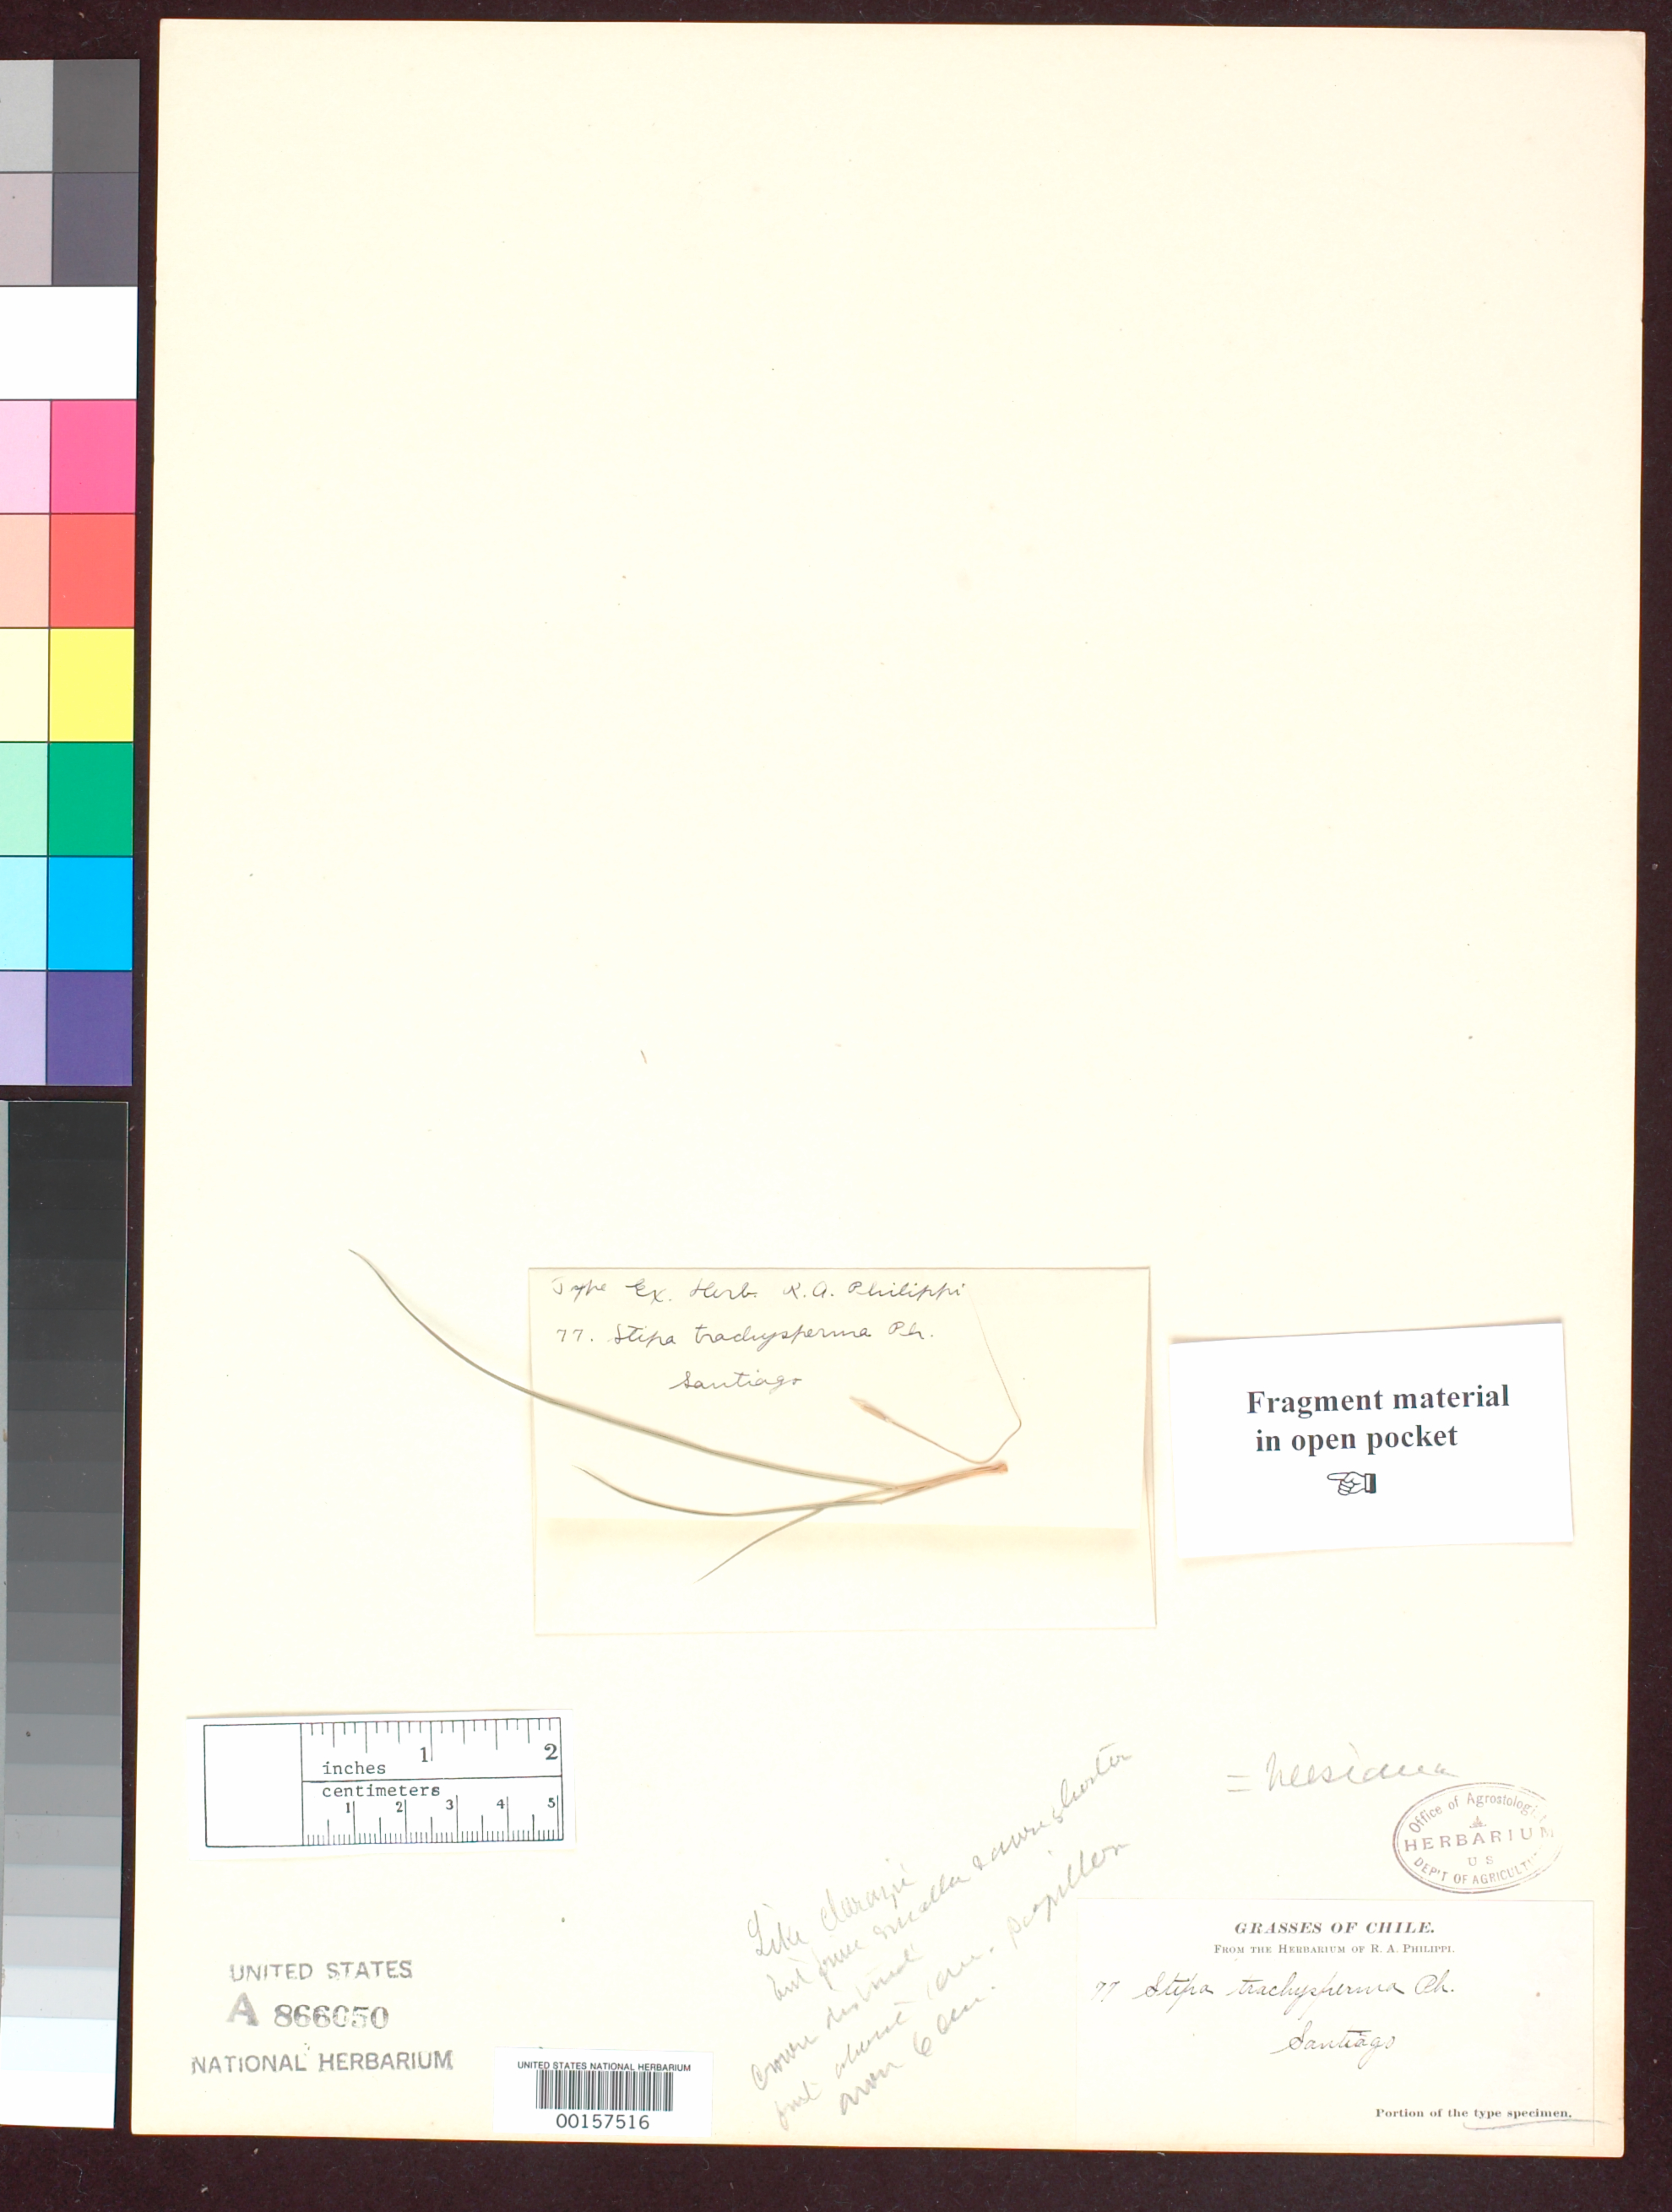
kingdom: Plantae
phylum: Tracheophyta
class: Liliopsida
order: Poales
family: Poaceae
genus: Stipa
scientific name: Stipa trachysperma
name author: Phil.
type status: Type Fragment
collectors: R. A. Philippi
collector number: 77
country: Chile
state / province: Región Metropolitana (RM)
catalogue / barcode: US 866050A